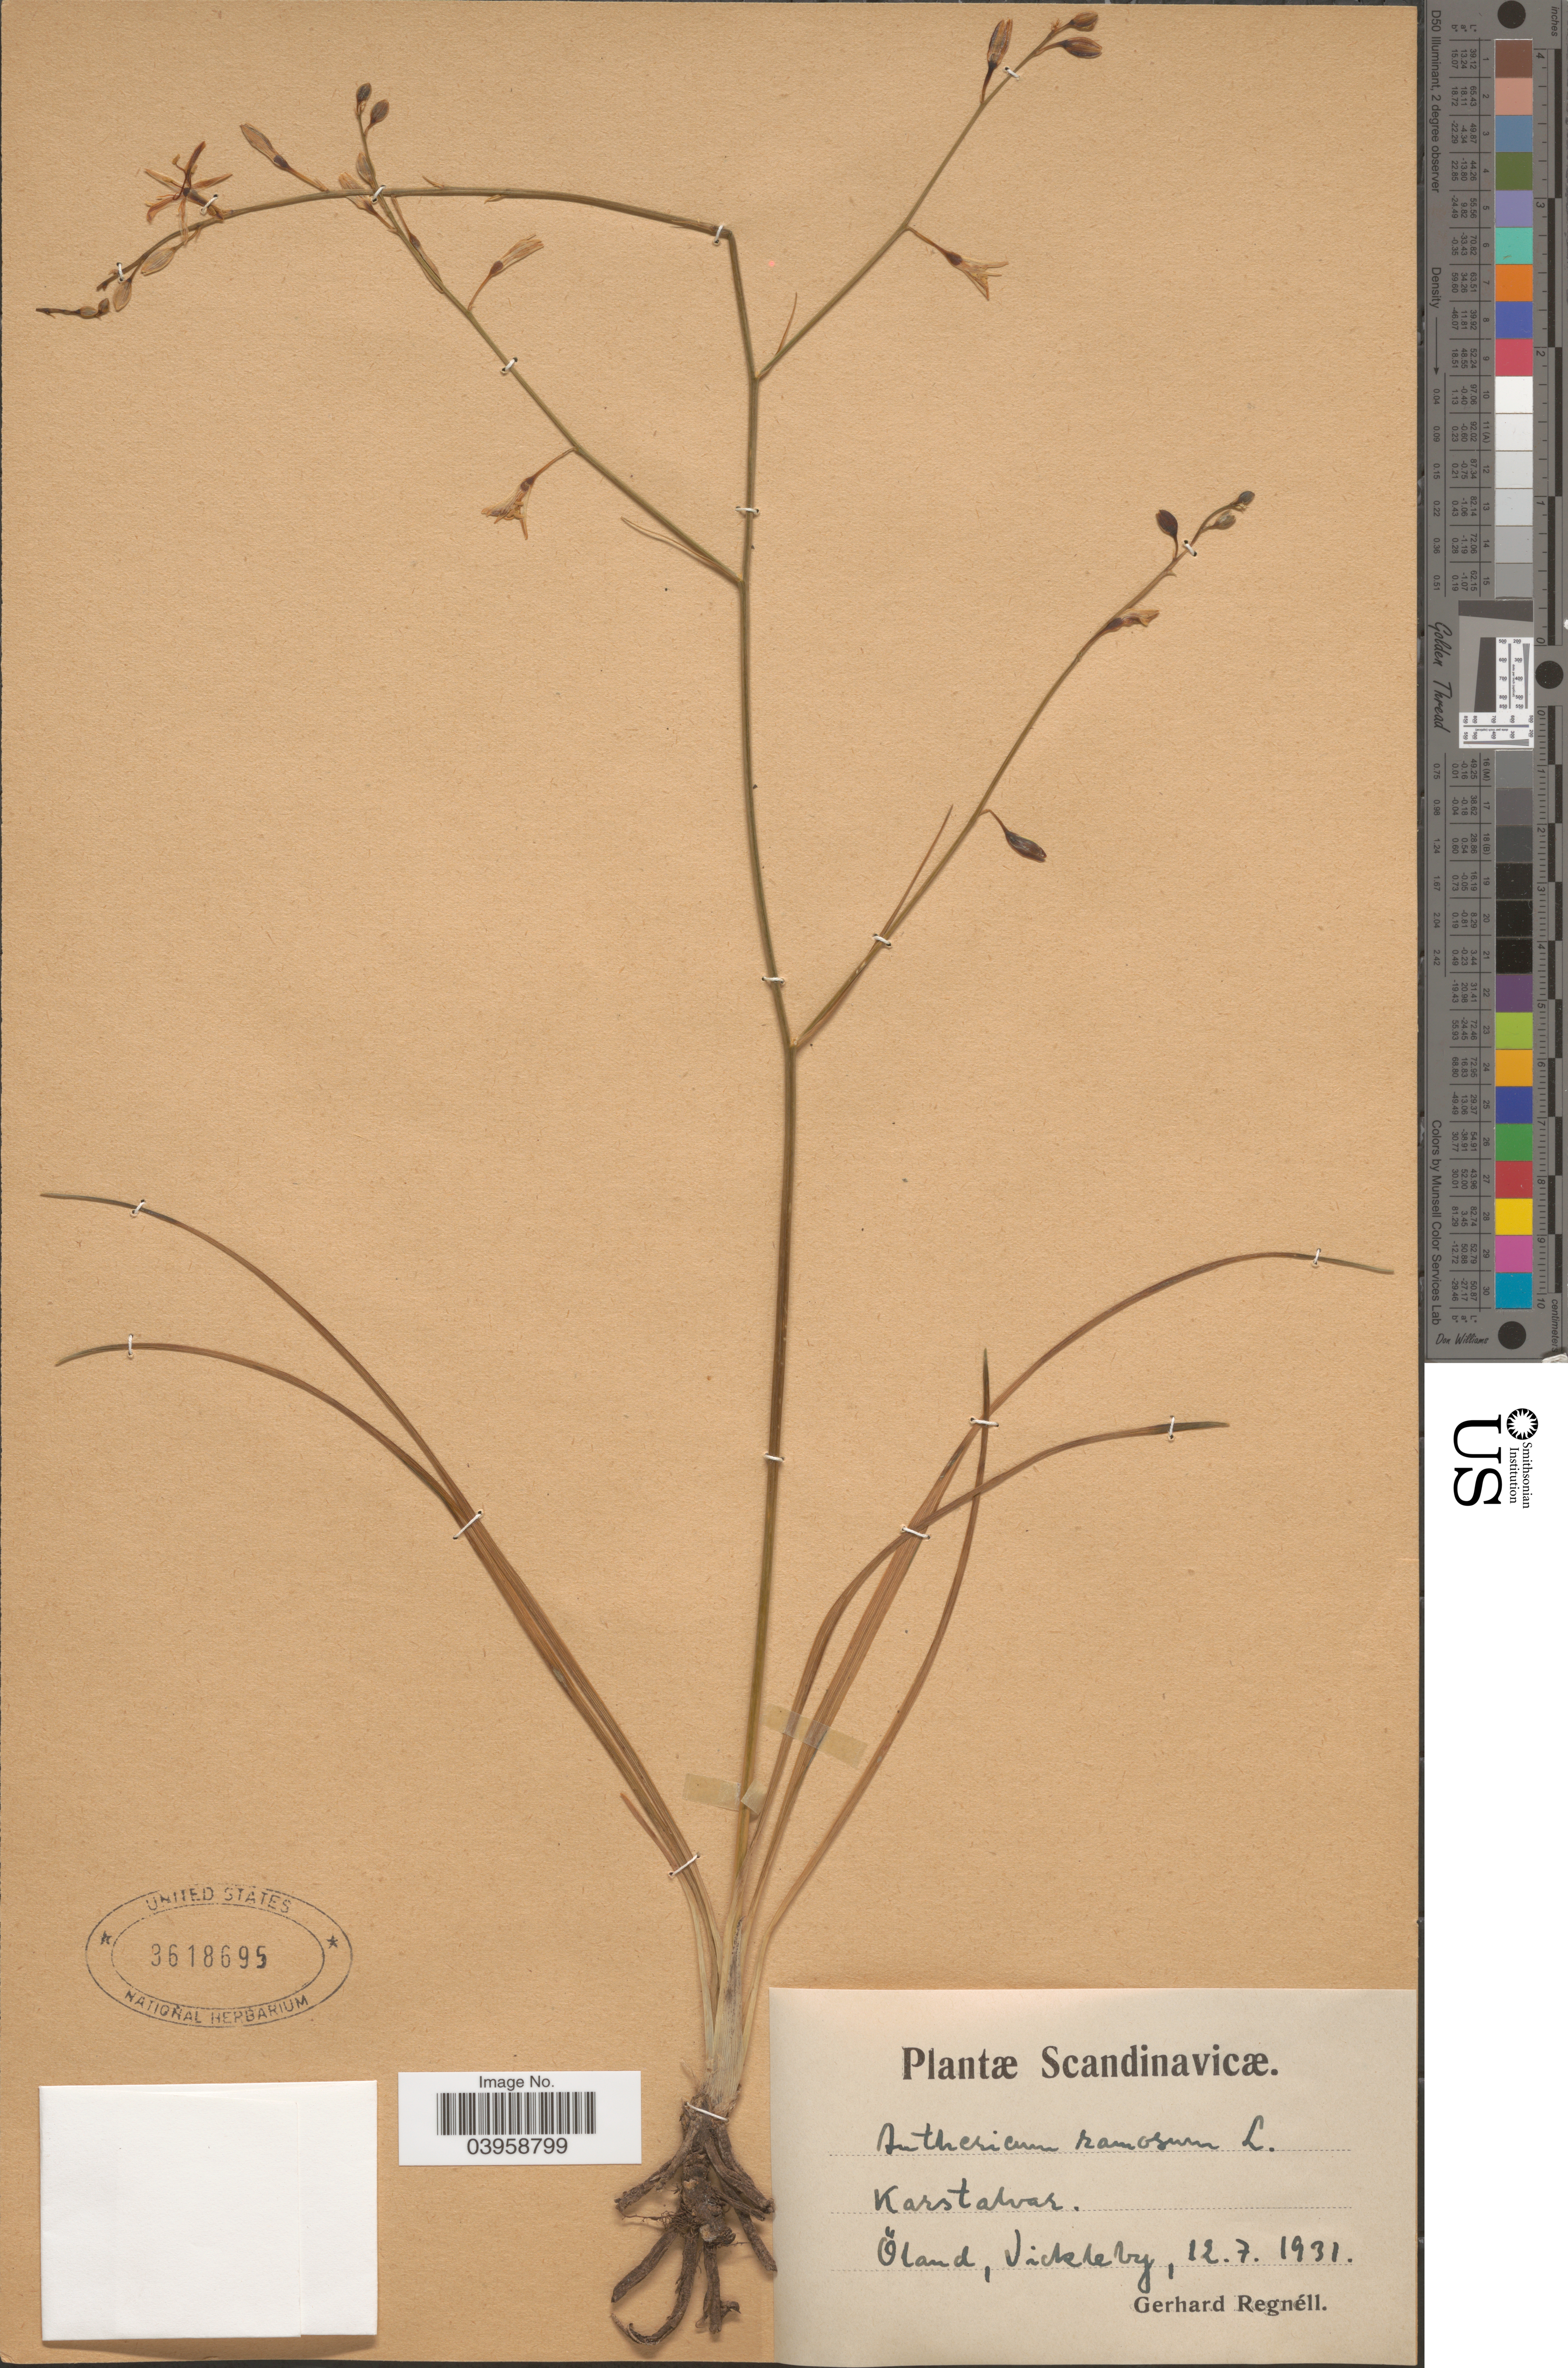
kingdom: Plantae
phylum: Tracheophyta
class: Liliopsida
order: Asparagales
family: Asparagaceae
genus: Anthericum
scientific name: Anthericum ramosum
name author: L.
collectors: G. Regnéll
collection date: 1931-07-12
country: Sweden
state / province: Kalmar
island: Oland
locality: Scandinavicae. Karstalvar. Öland, Vickleby.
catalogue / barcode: US 3618695